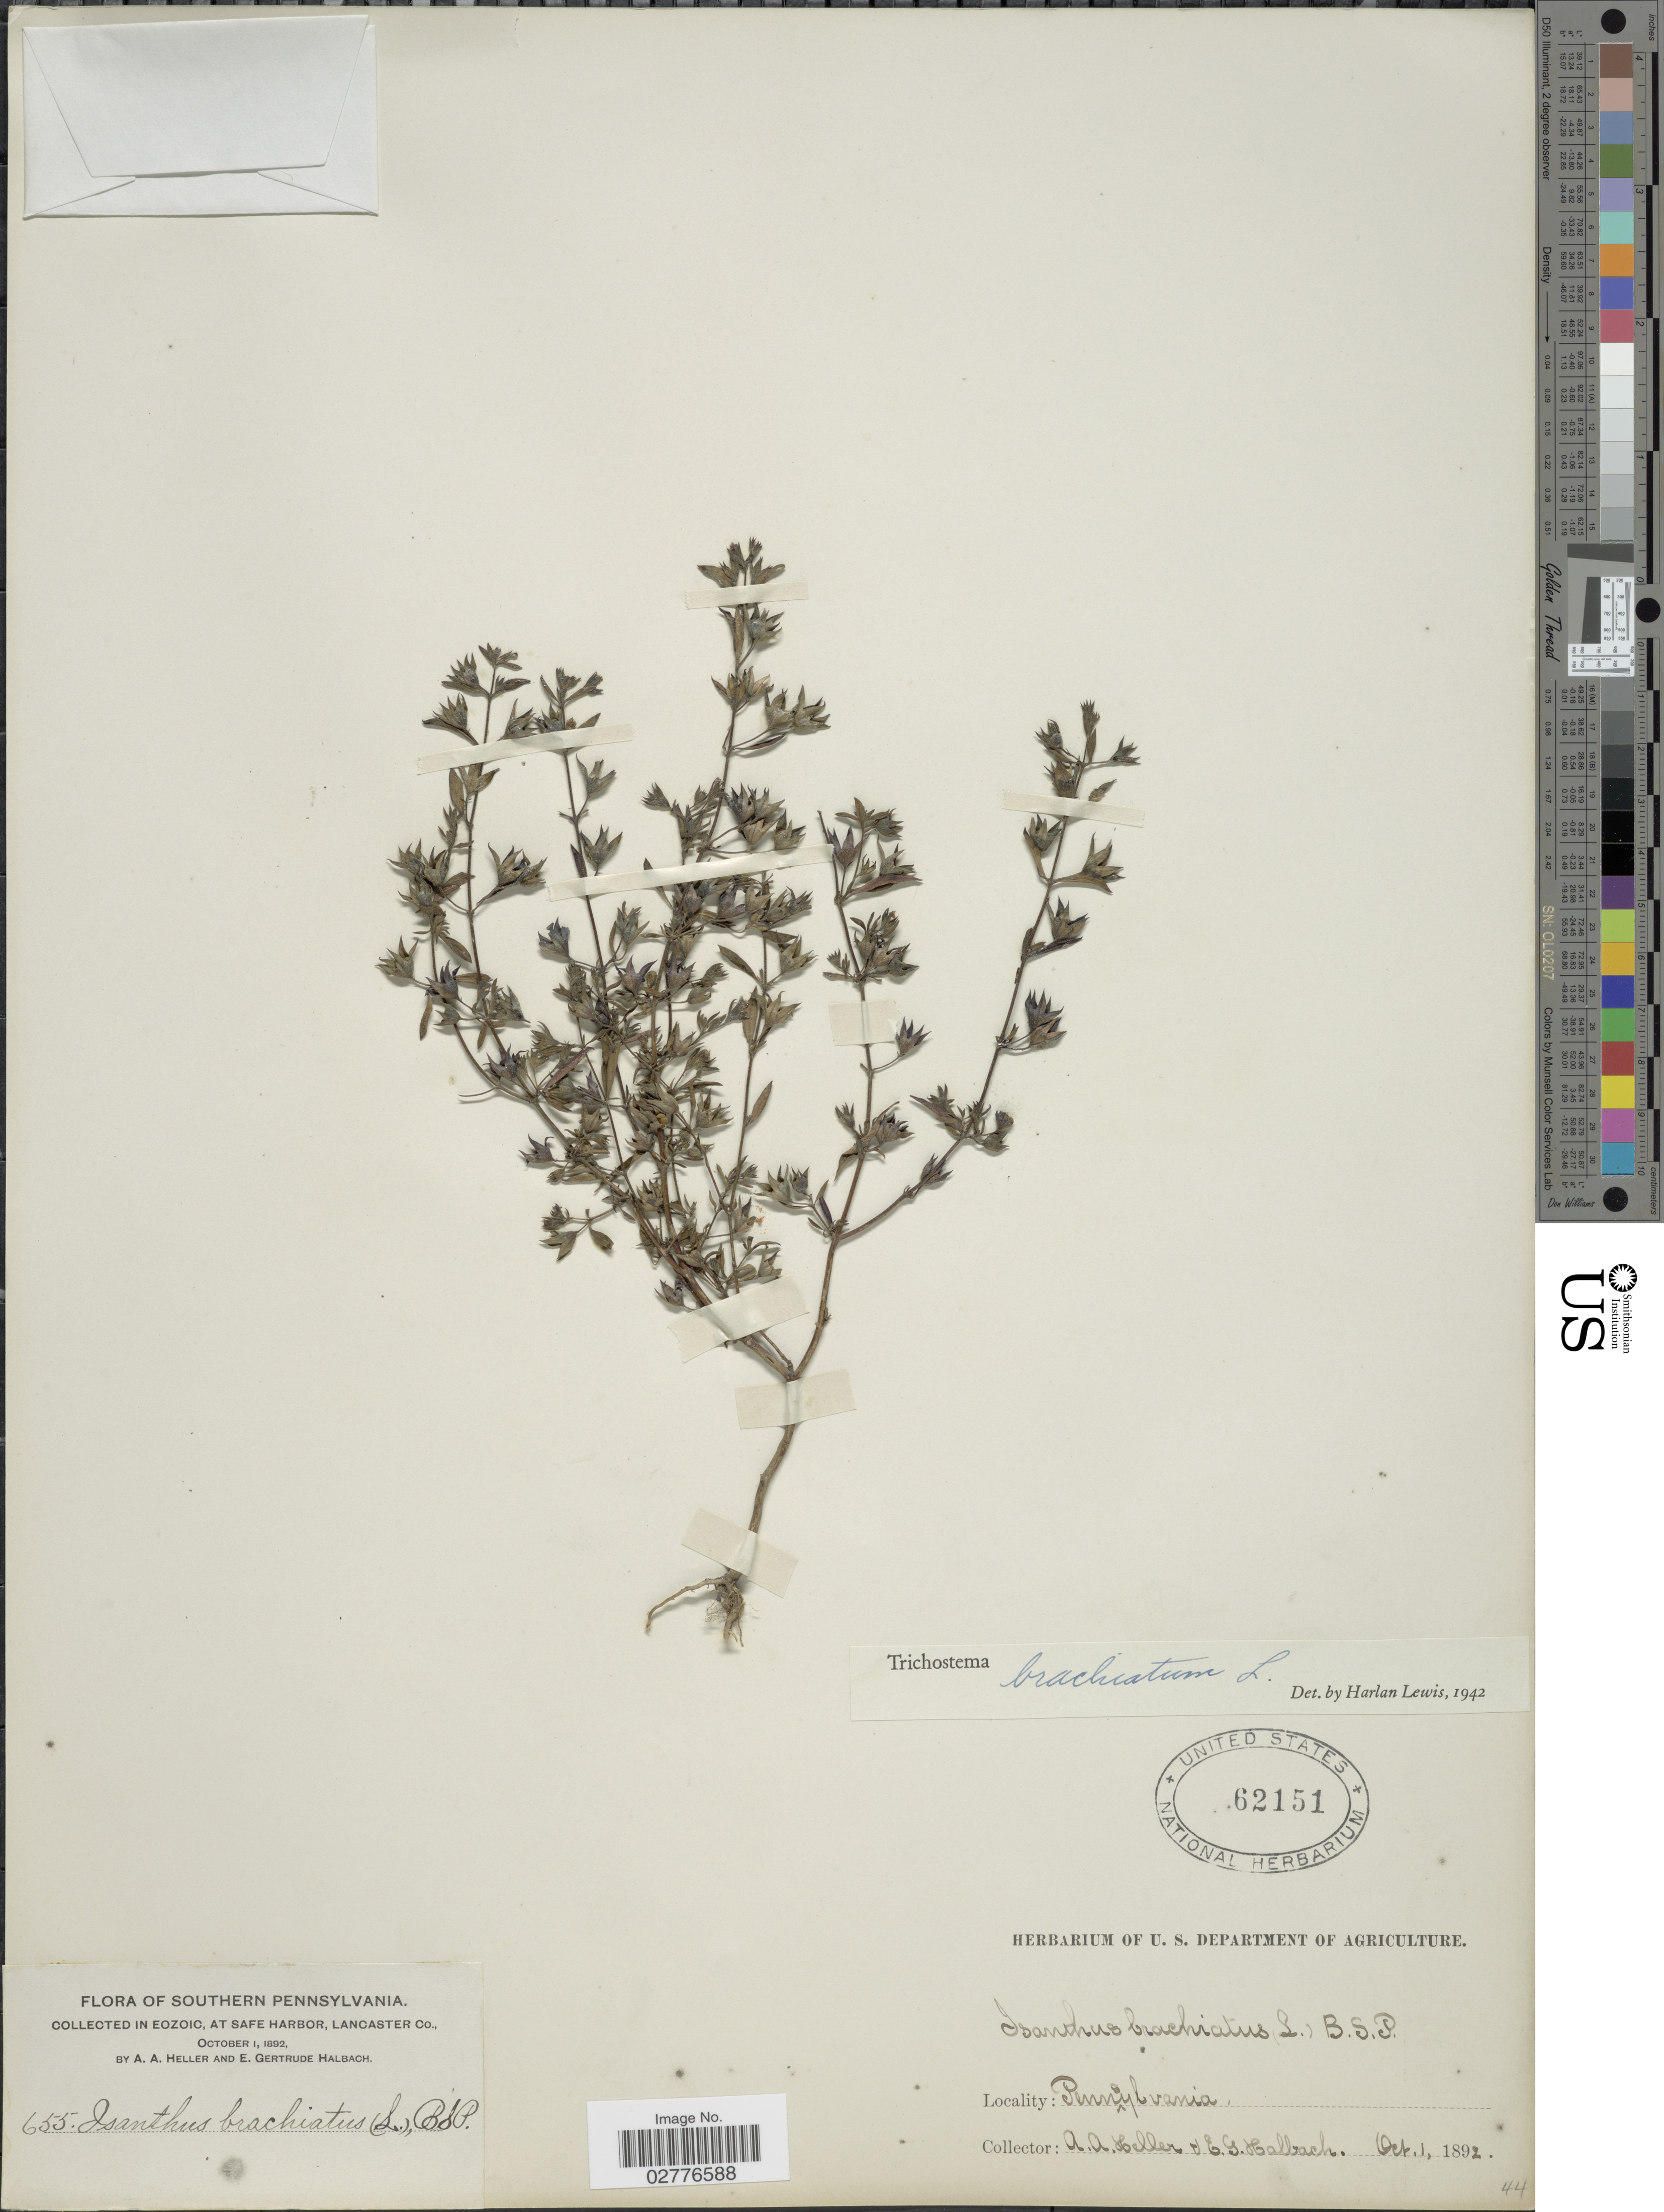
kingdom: Plantae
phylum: Tracheophyta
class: Magnoliopsida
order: Lamiales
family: Lamiaceae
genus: Trichostema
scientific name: Trichostema brachiatum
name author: L.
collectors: A. A. Heller & E. G. Halbach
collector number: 655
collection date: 1892-10-01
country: United States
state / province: Pennsylvania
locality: Southern Pennsylvania. In Eozoic, at Safe Harbor, Lancaster Co.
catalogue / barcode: US 62151